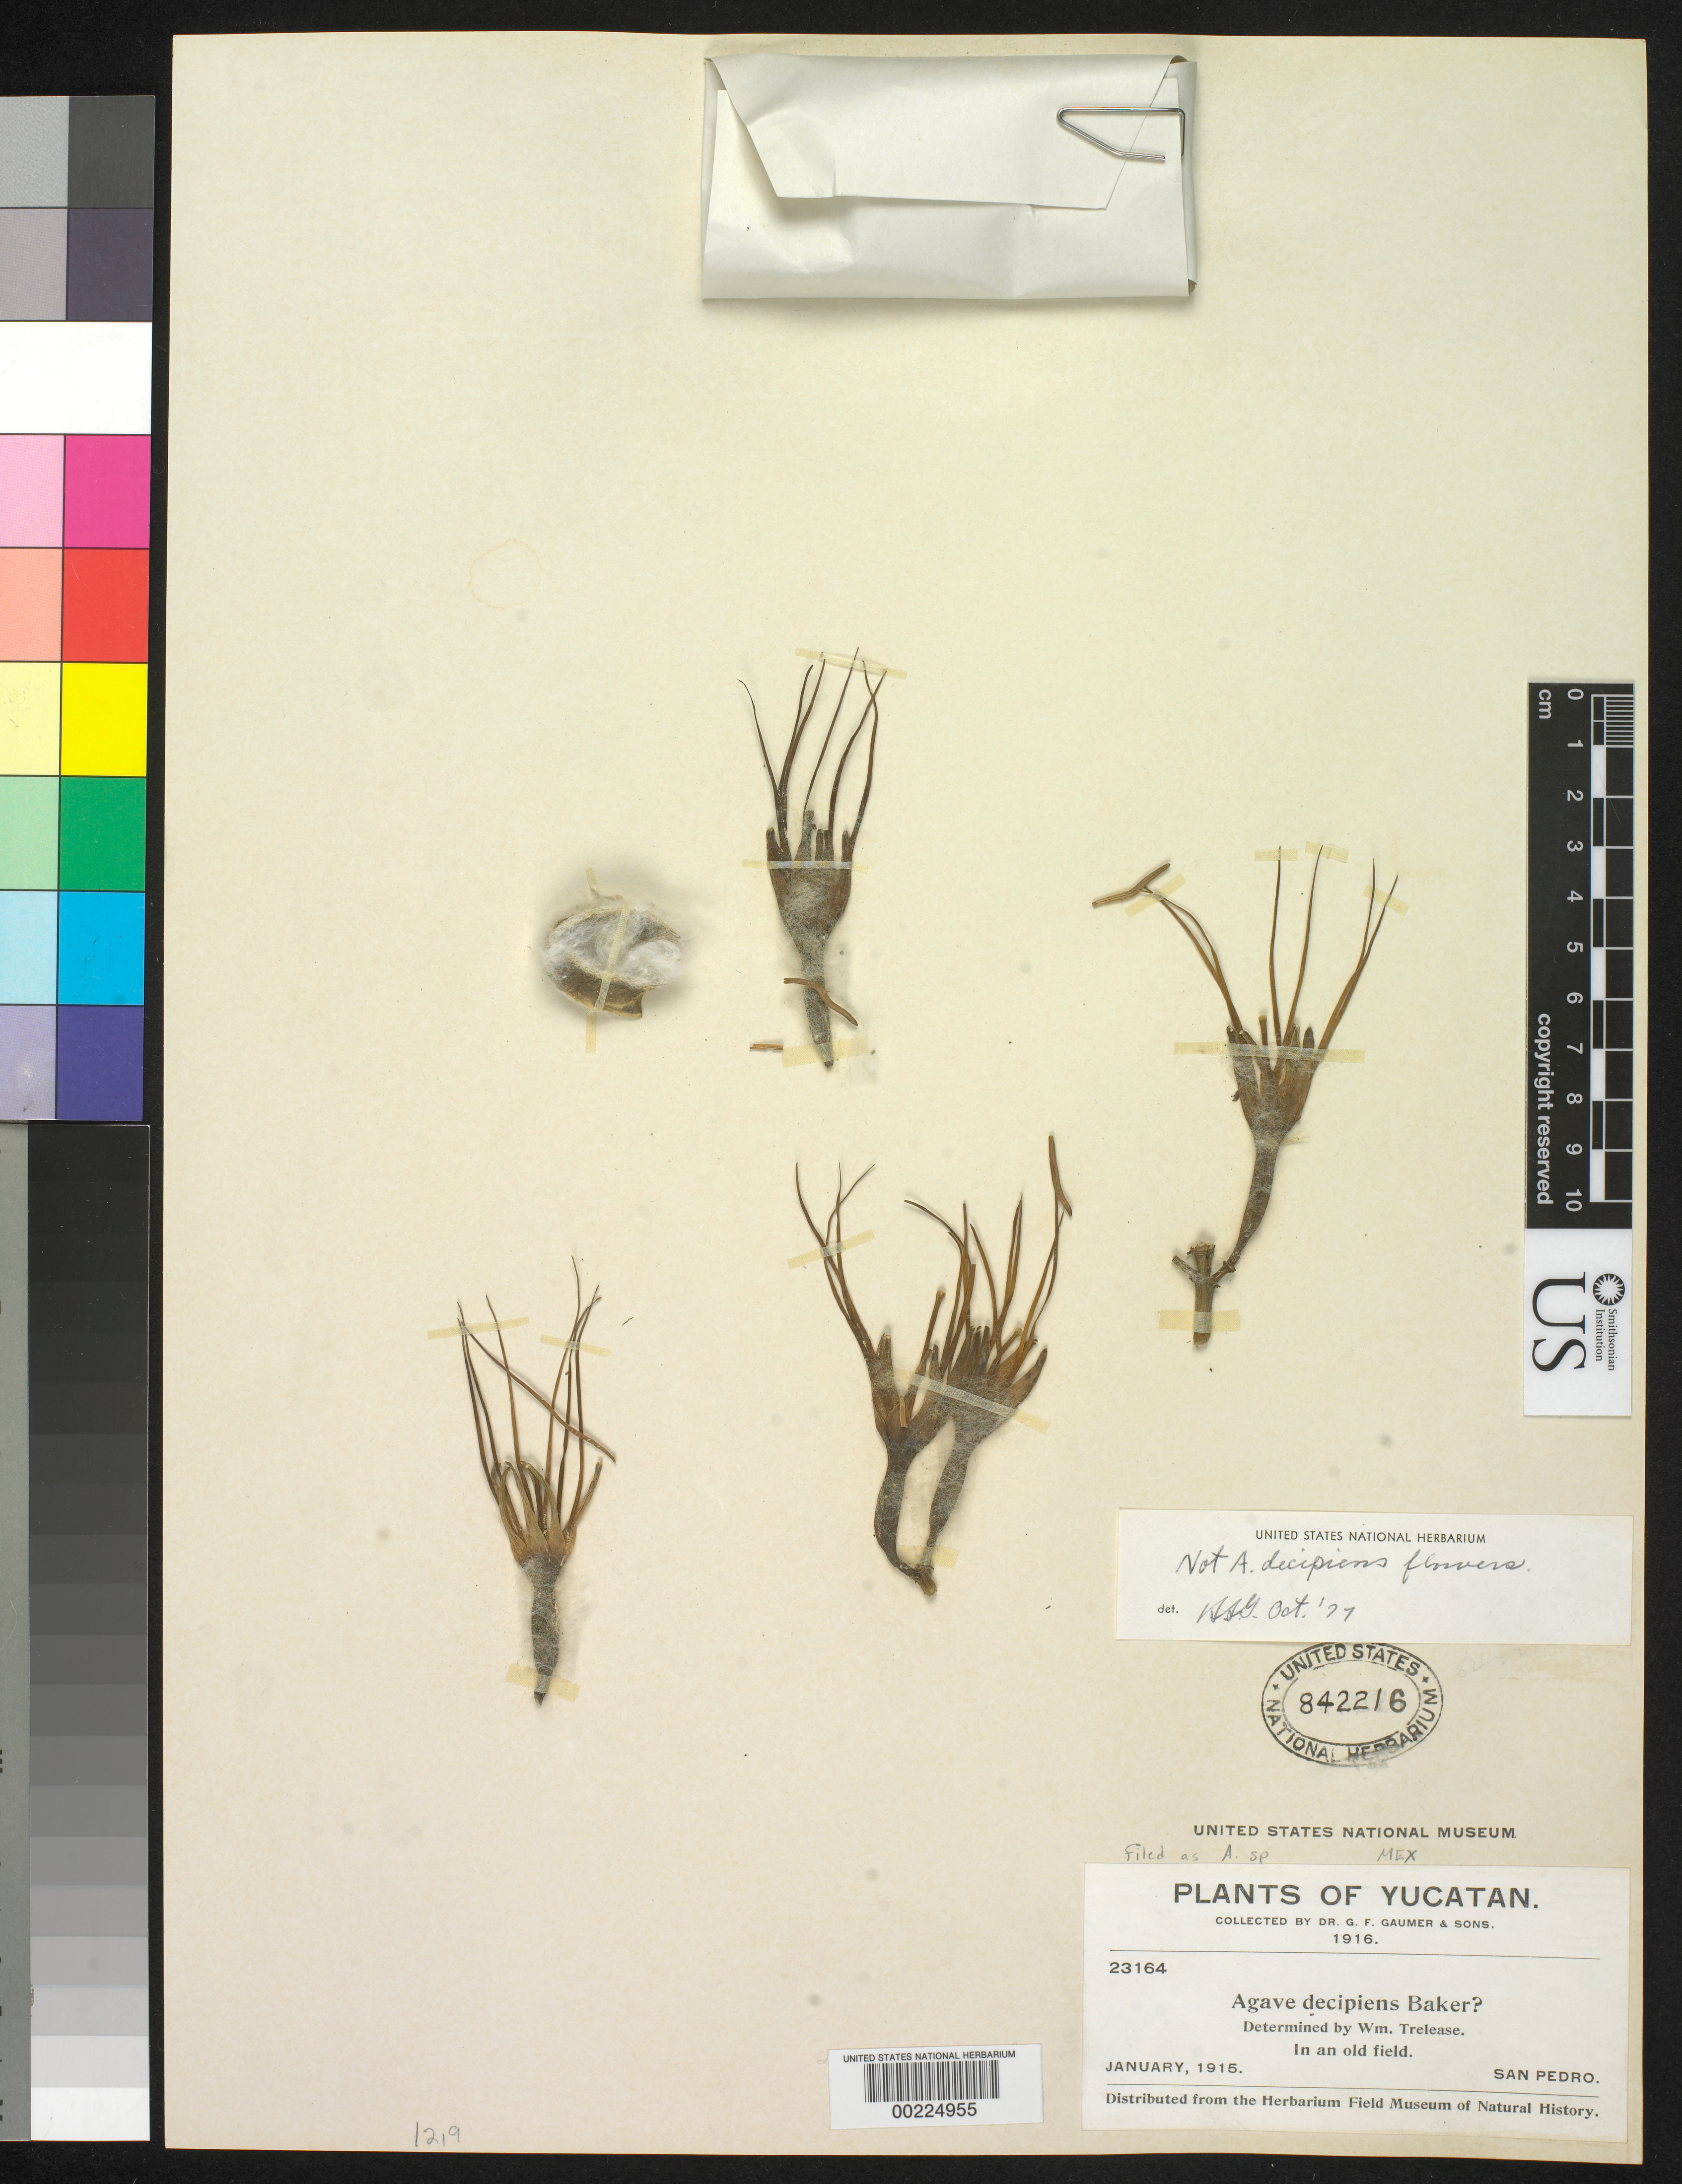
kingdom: Plantae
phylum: Tracheophyta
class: Liliopsida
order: Asparagales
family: Asparagaceae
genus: Agave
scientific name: Agave sp.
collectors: G. F. Gaumer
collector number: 23164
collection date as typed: Jan 1915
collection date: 1915-01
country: Mexico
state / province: Yucatán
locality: San Pedro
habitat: In an old field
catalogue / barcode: US 842216